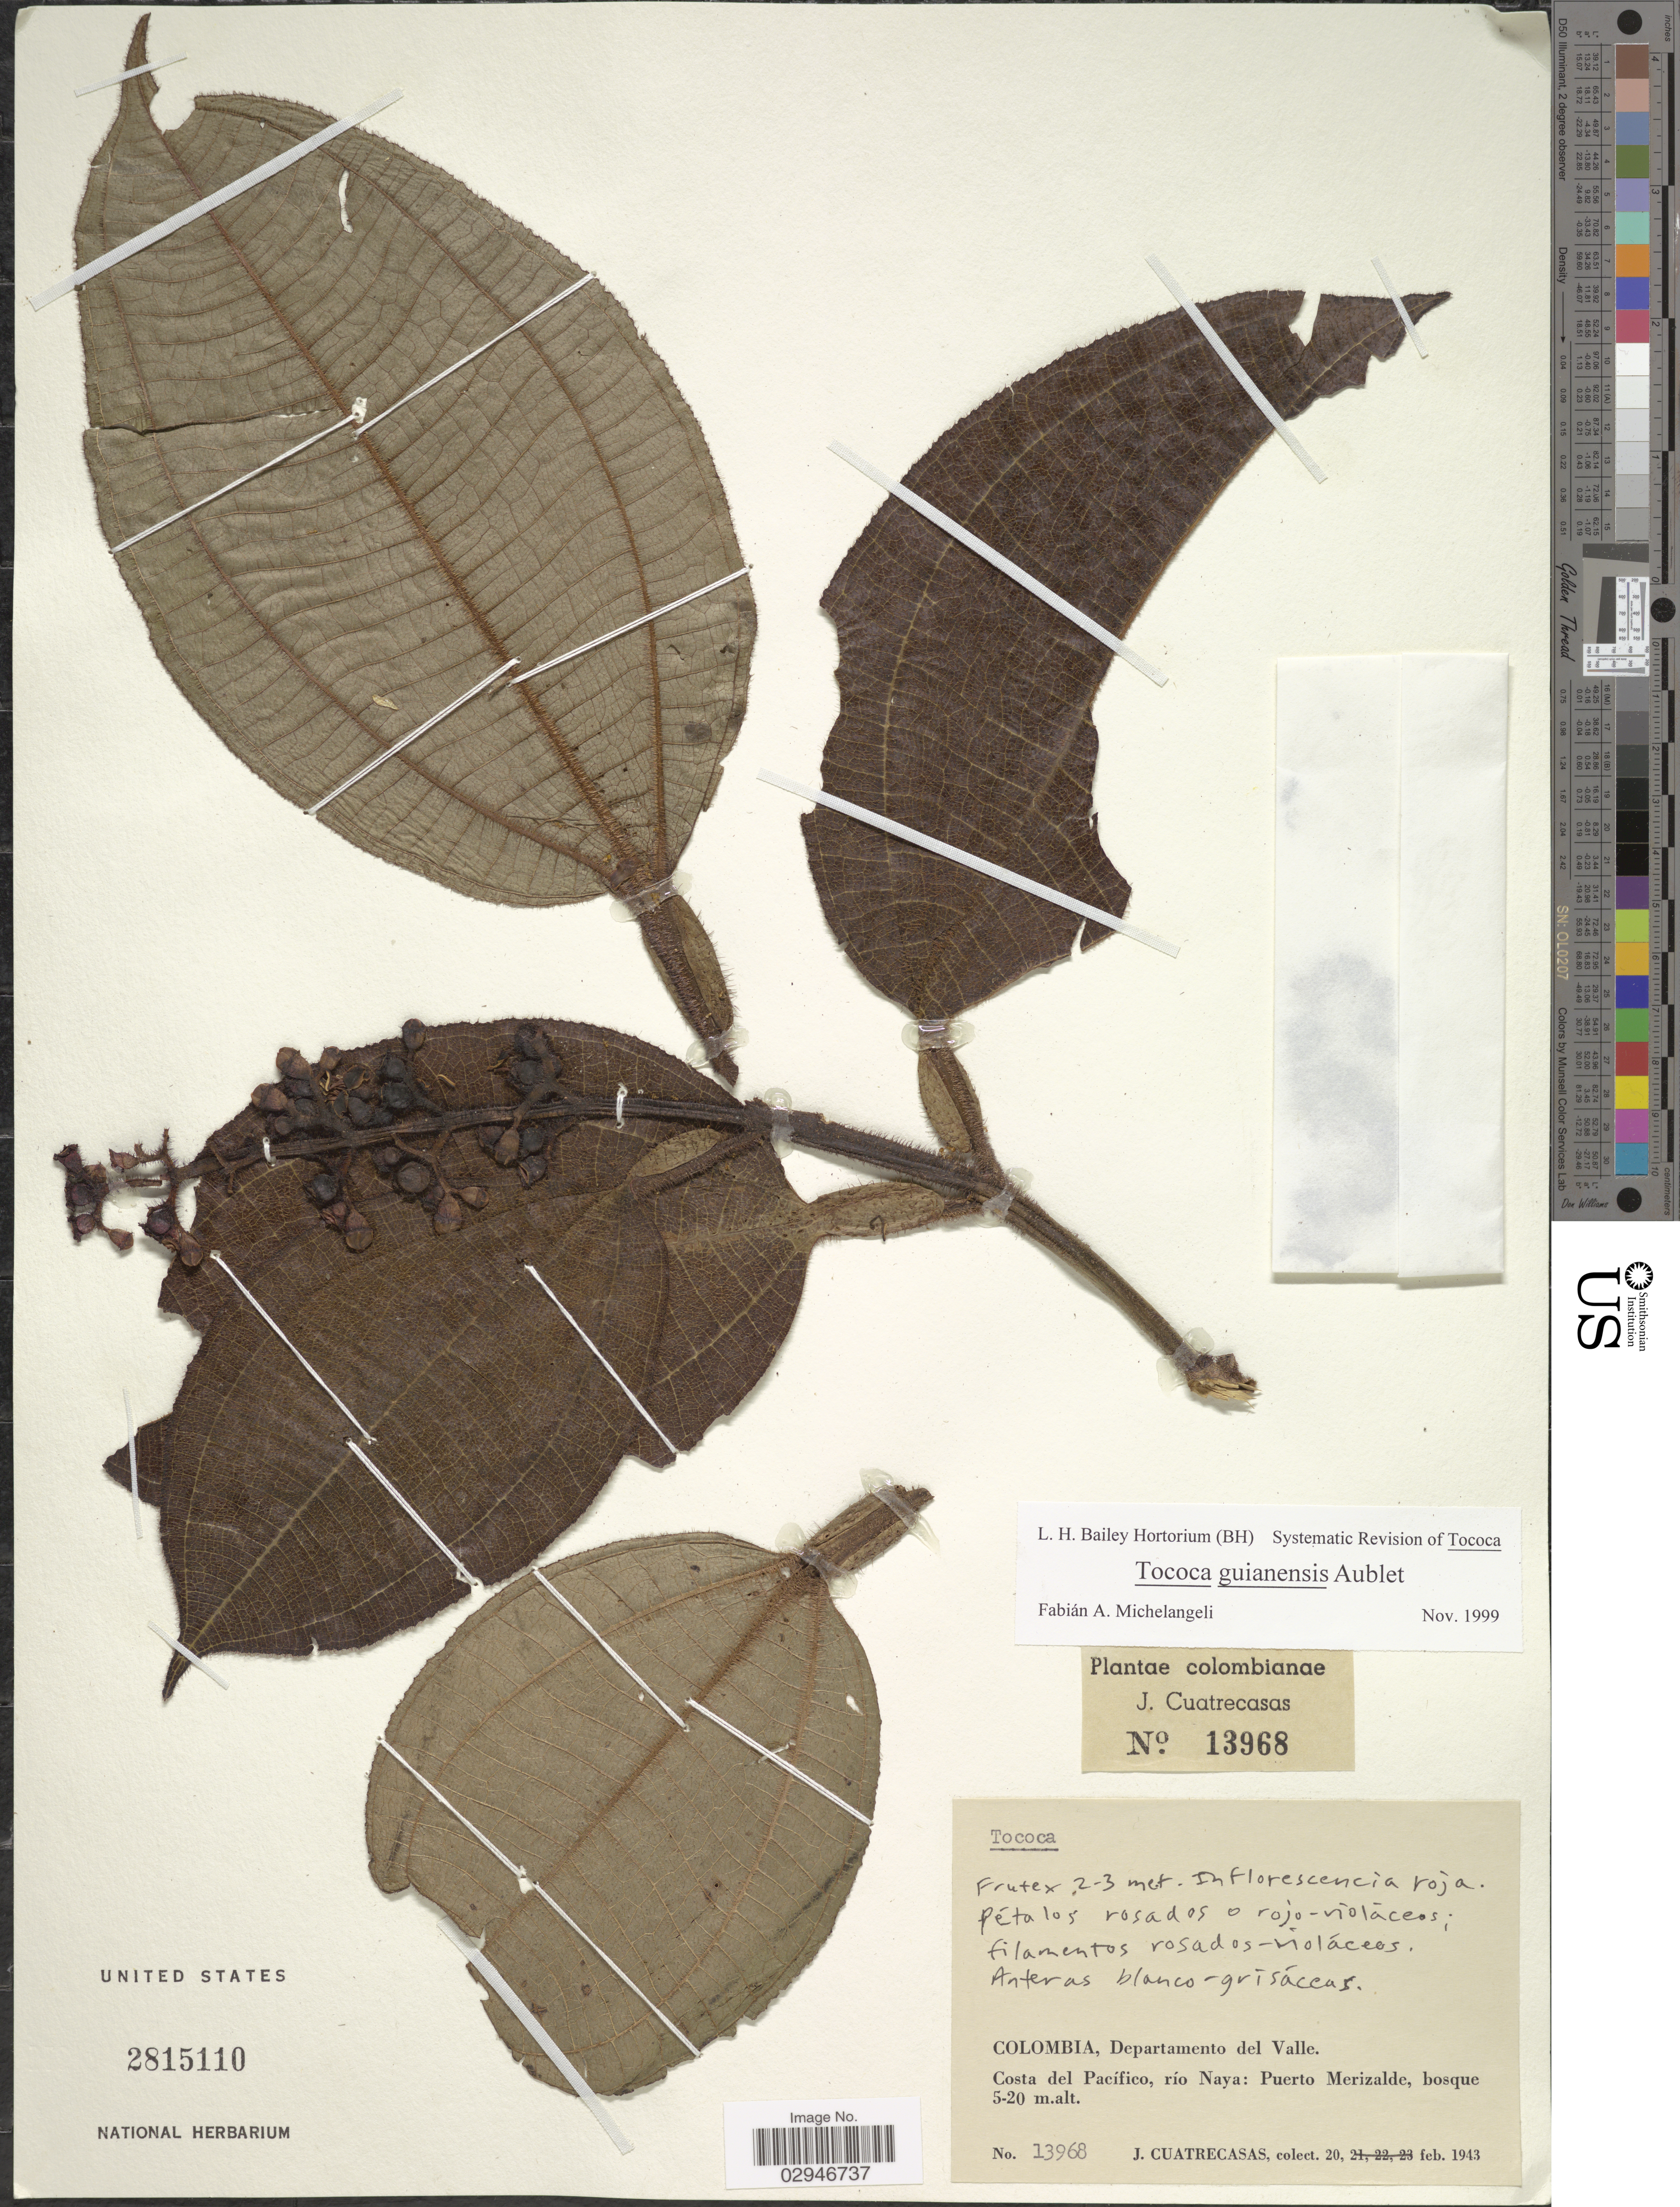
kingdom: Plantae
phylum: Tracheophyta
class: Magnoliopsida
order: Myrtales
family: Melastomataceae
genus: Tococa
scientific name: Tococa guianensis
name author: Aubl.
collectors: J. Cuatrecasas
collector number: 13968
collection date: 1943-02-20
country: Colombia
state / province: Valle del Cauca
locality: Departamento del Valle. Costa del Pacífico, río Naya: Puerto Merizalde.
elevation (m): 5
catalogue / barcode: US 2815110